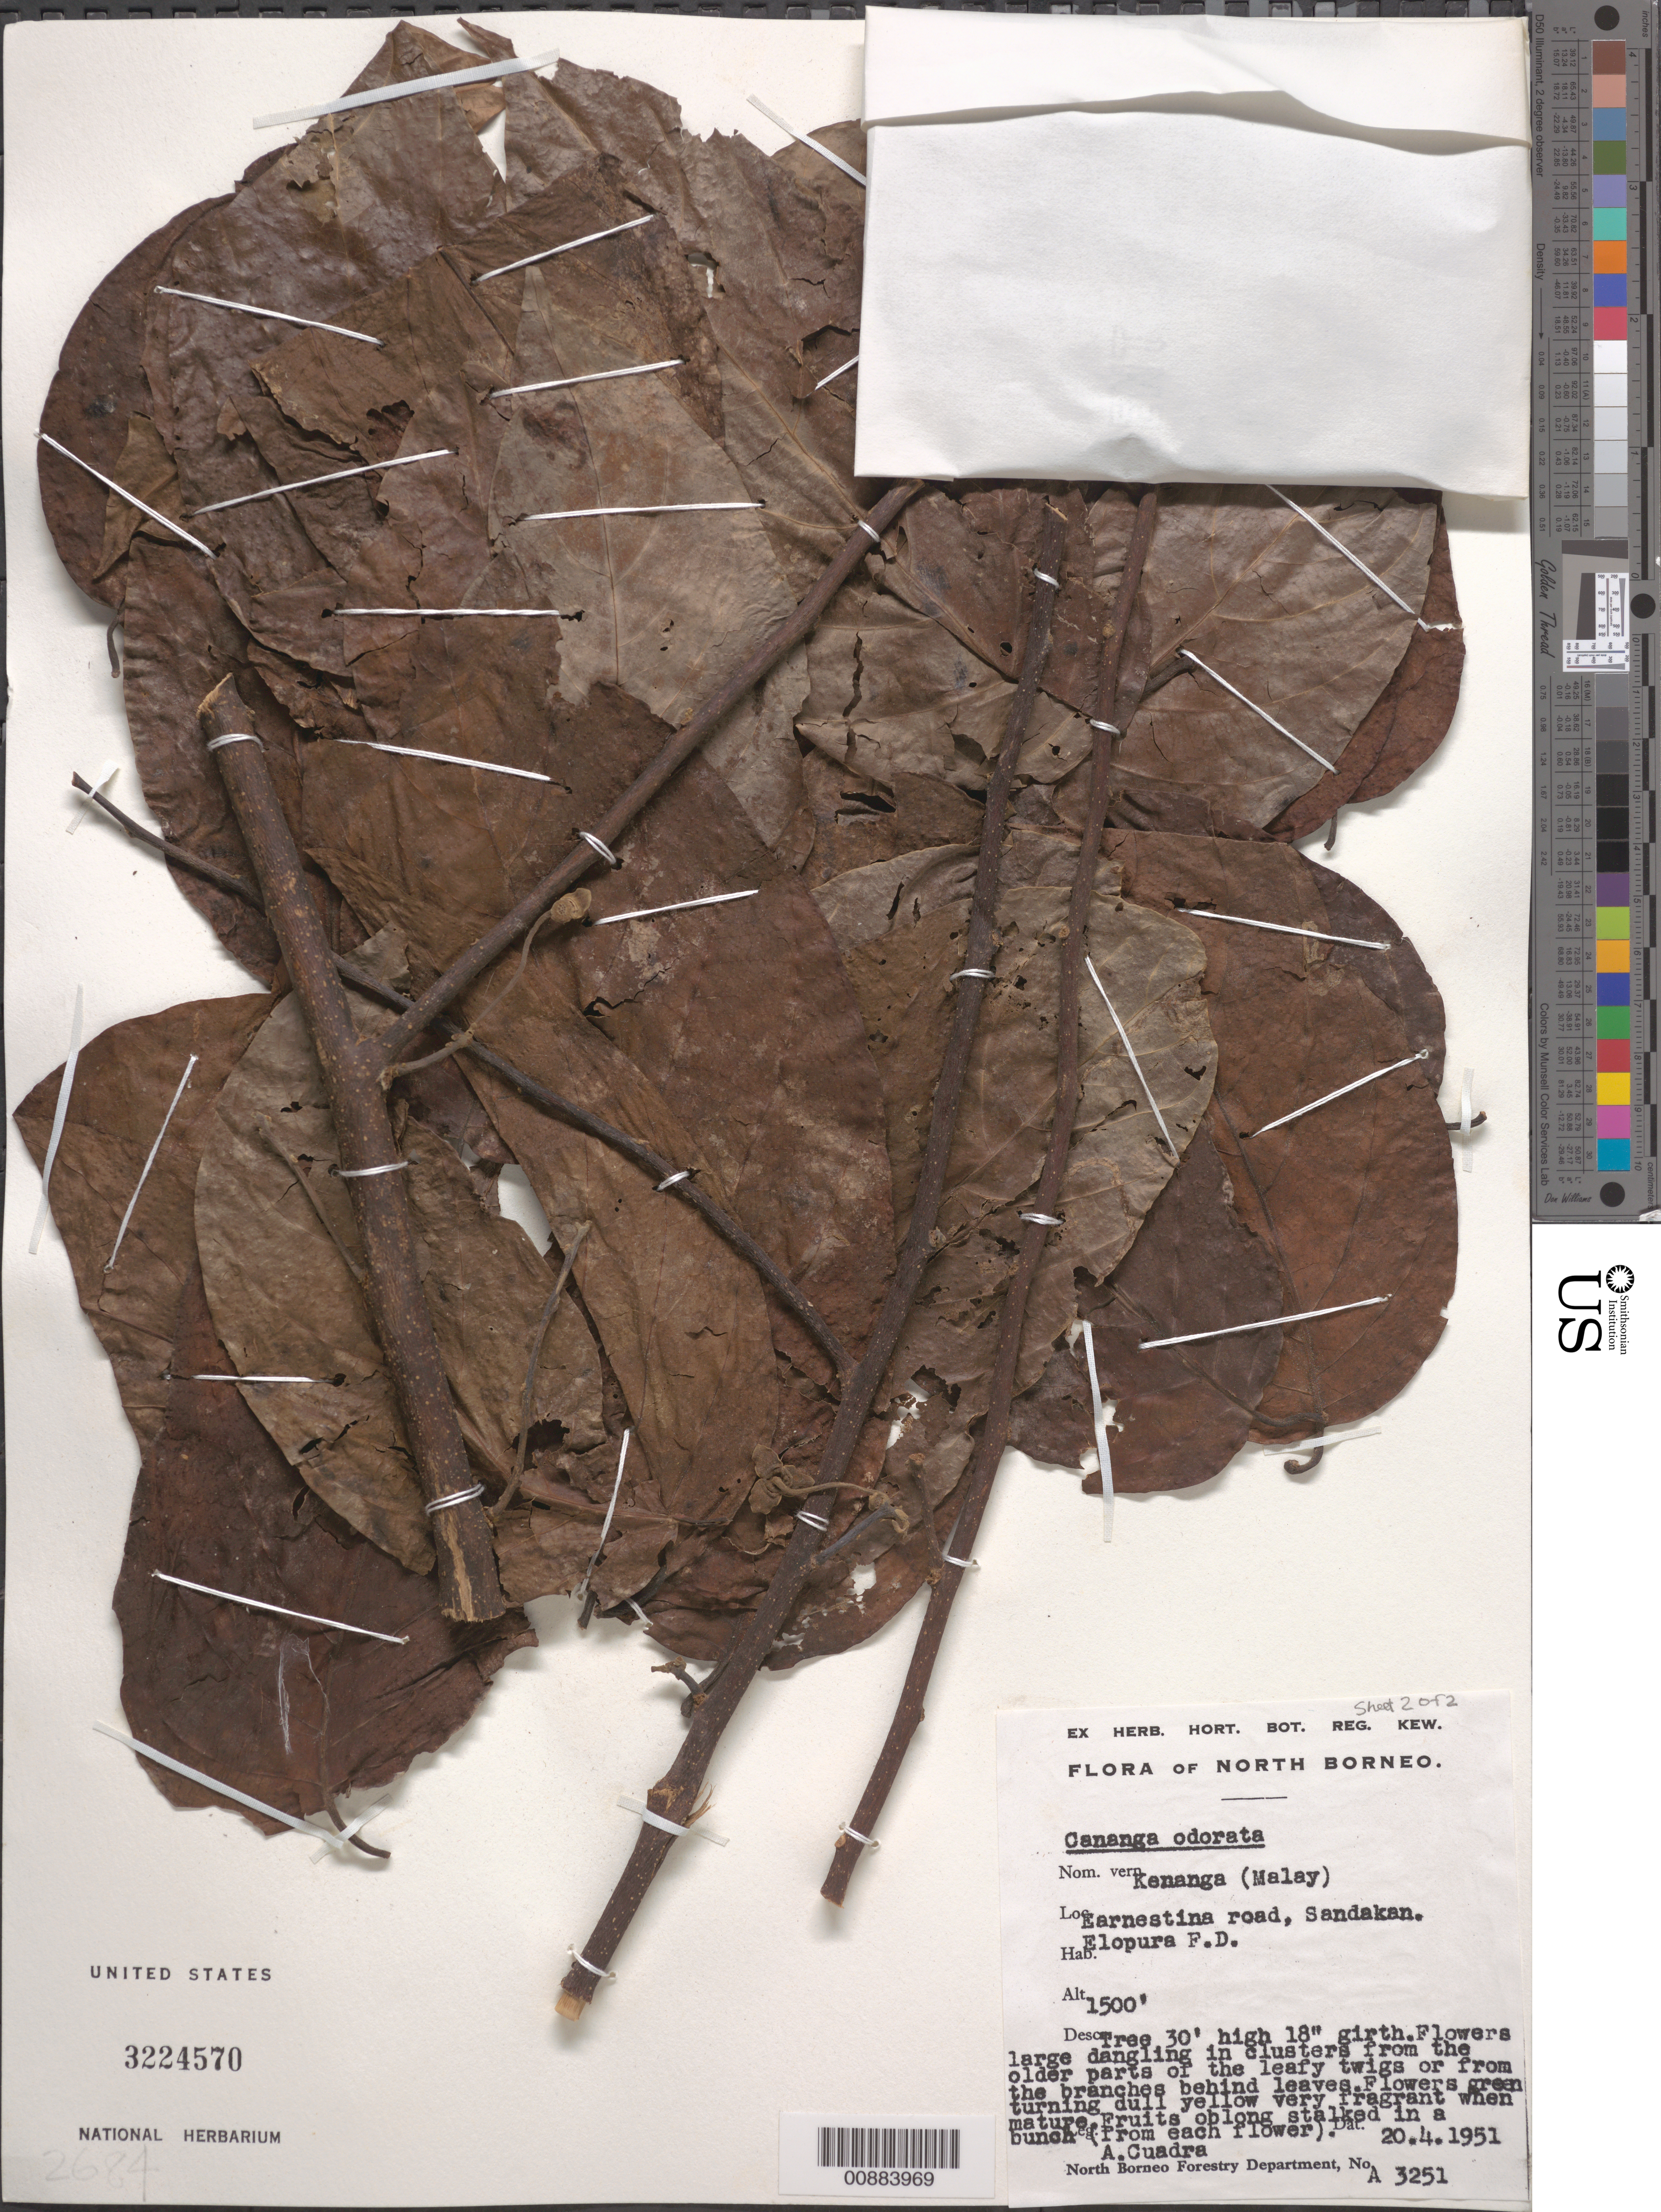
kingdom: Plantae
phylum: Tracheophyta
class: Magnoliopsida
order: Magnoliales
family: Annonaceae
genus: Cananga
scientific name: Cananga odorata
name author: (Lam.) Hook. f. & Thomson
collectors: A. Cuadra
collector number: A 3251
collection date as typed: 20 Apr 1951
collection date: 1951-04-20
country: Malaysia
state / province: Sabah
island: Borneo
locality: Earnestina Road, Sandakan. Elopura F.D.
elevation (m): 457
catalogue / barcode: US 3224570